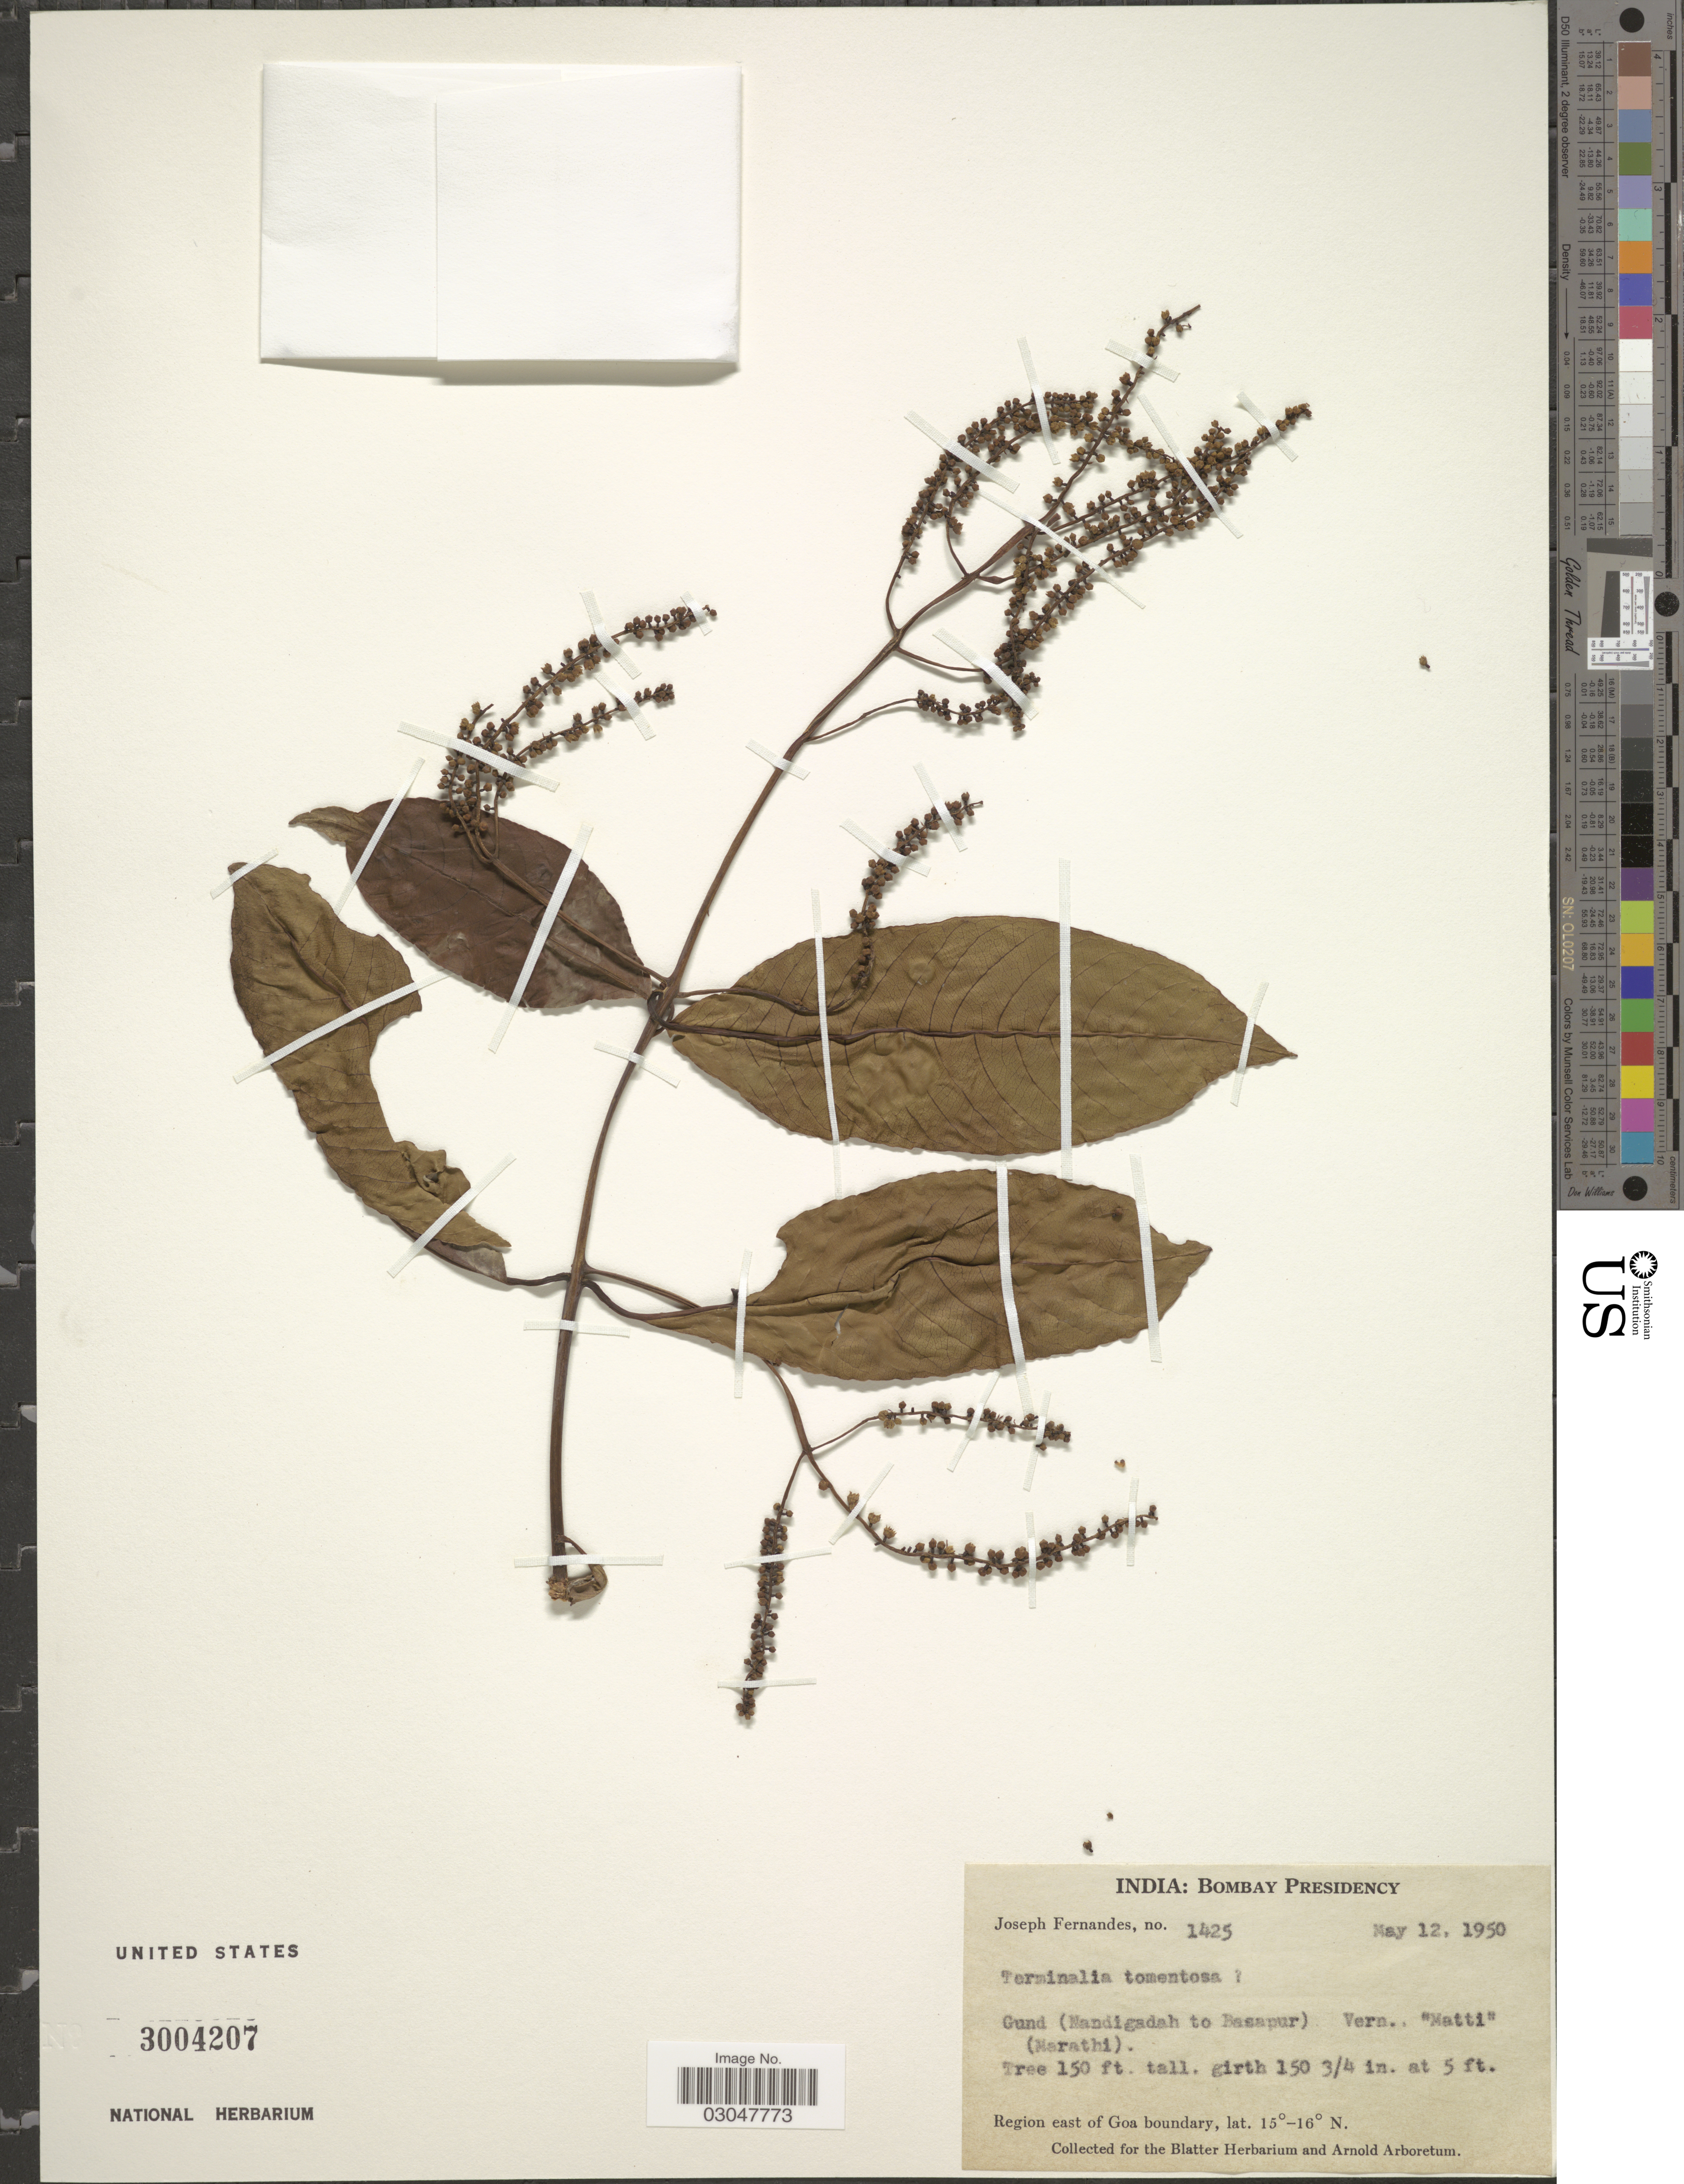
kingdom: Plantae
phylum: Tracheophyta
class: Magnoliopsida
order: Myrtales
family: Combretaceae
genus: Terminalia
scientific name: Terminalia tomentosa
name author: Wight & Arn.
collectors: J. Fernandes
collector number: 1425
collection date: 1950-05-12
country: India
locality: Bombay Presidency. Gund (Nandigadah to Basapur). Region east of Goa boundary.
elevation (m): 2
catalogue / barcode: US 3004207